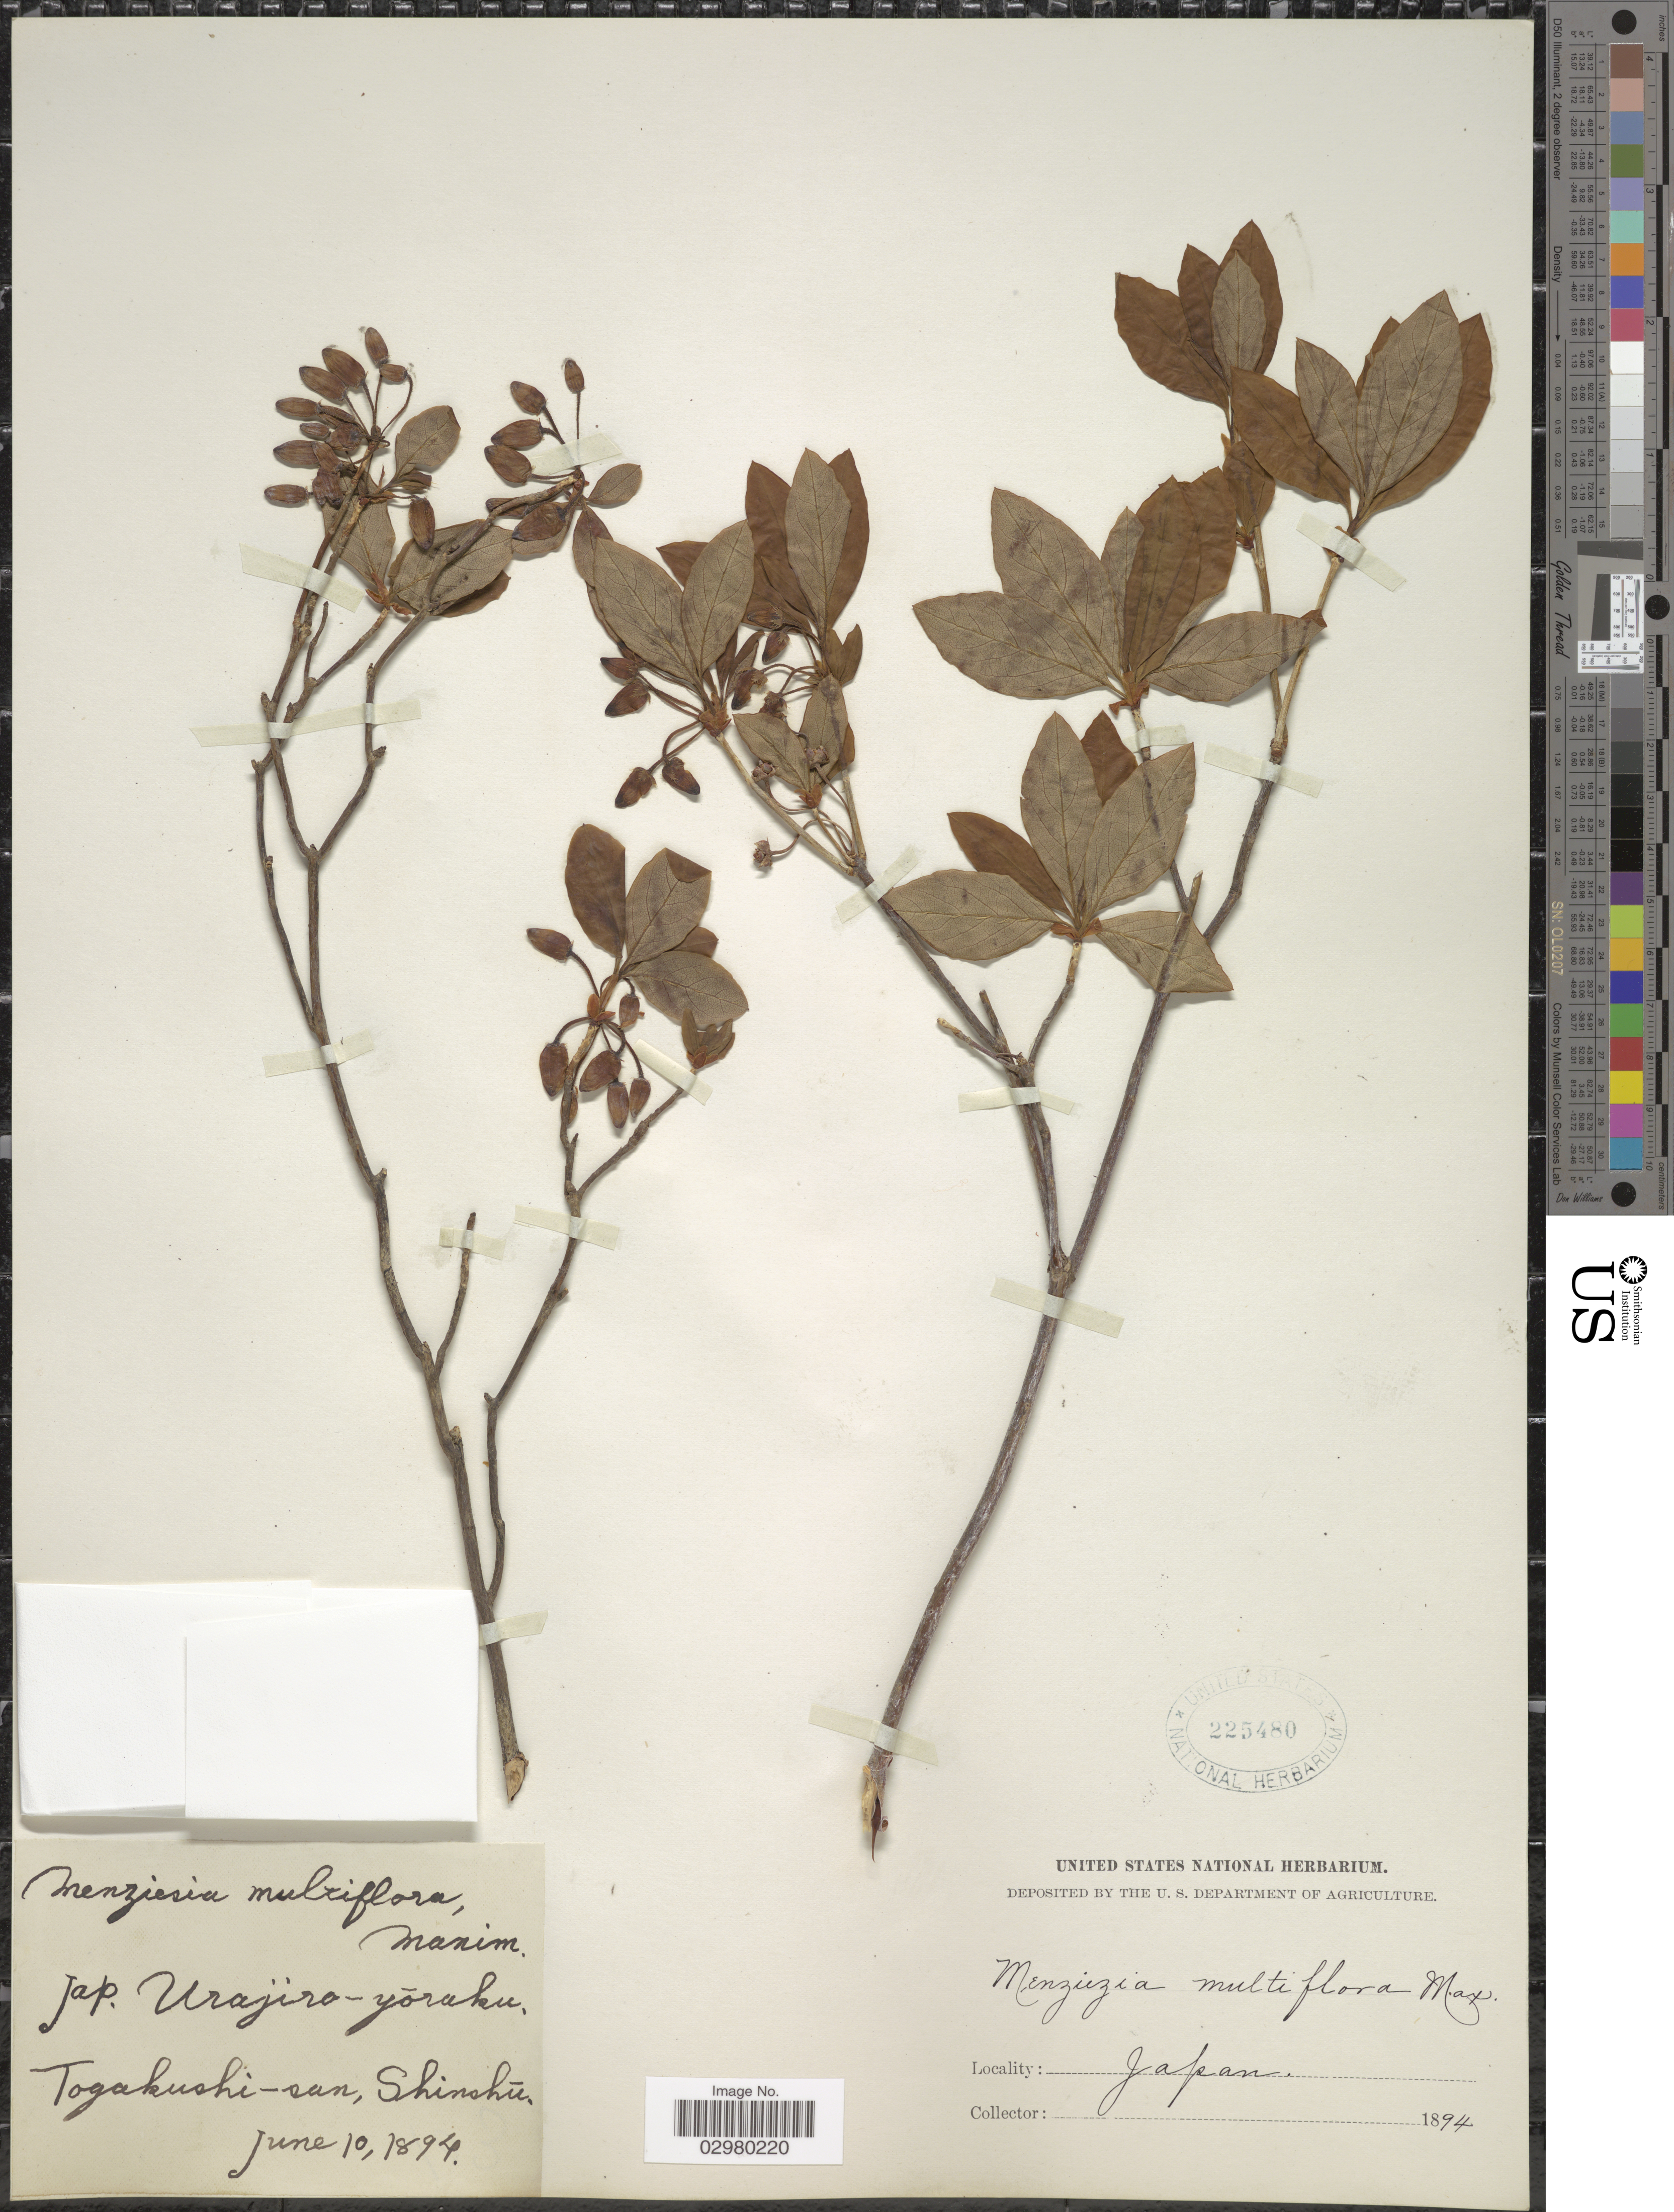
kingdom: Plantae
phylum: Tracheophyta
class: Magnoliopsida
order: Ericales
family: Ericaceae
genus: Menziesia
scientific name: Menziesia multiflora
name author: Maxim.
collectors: ex herb. United States National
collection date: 1894-06-10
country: Japan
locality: Togakushi-san, Shinshu.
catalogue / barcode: US 225480